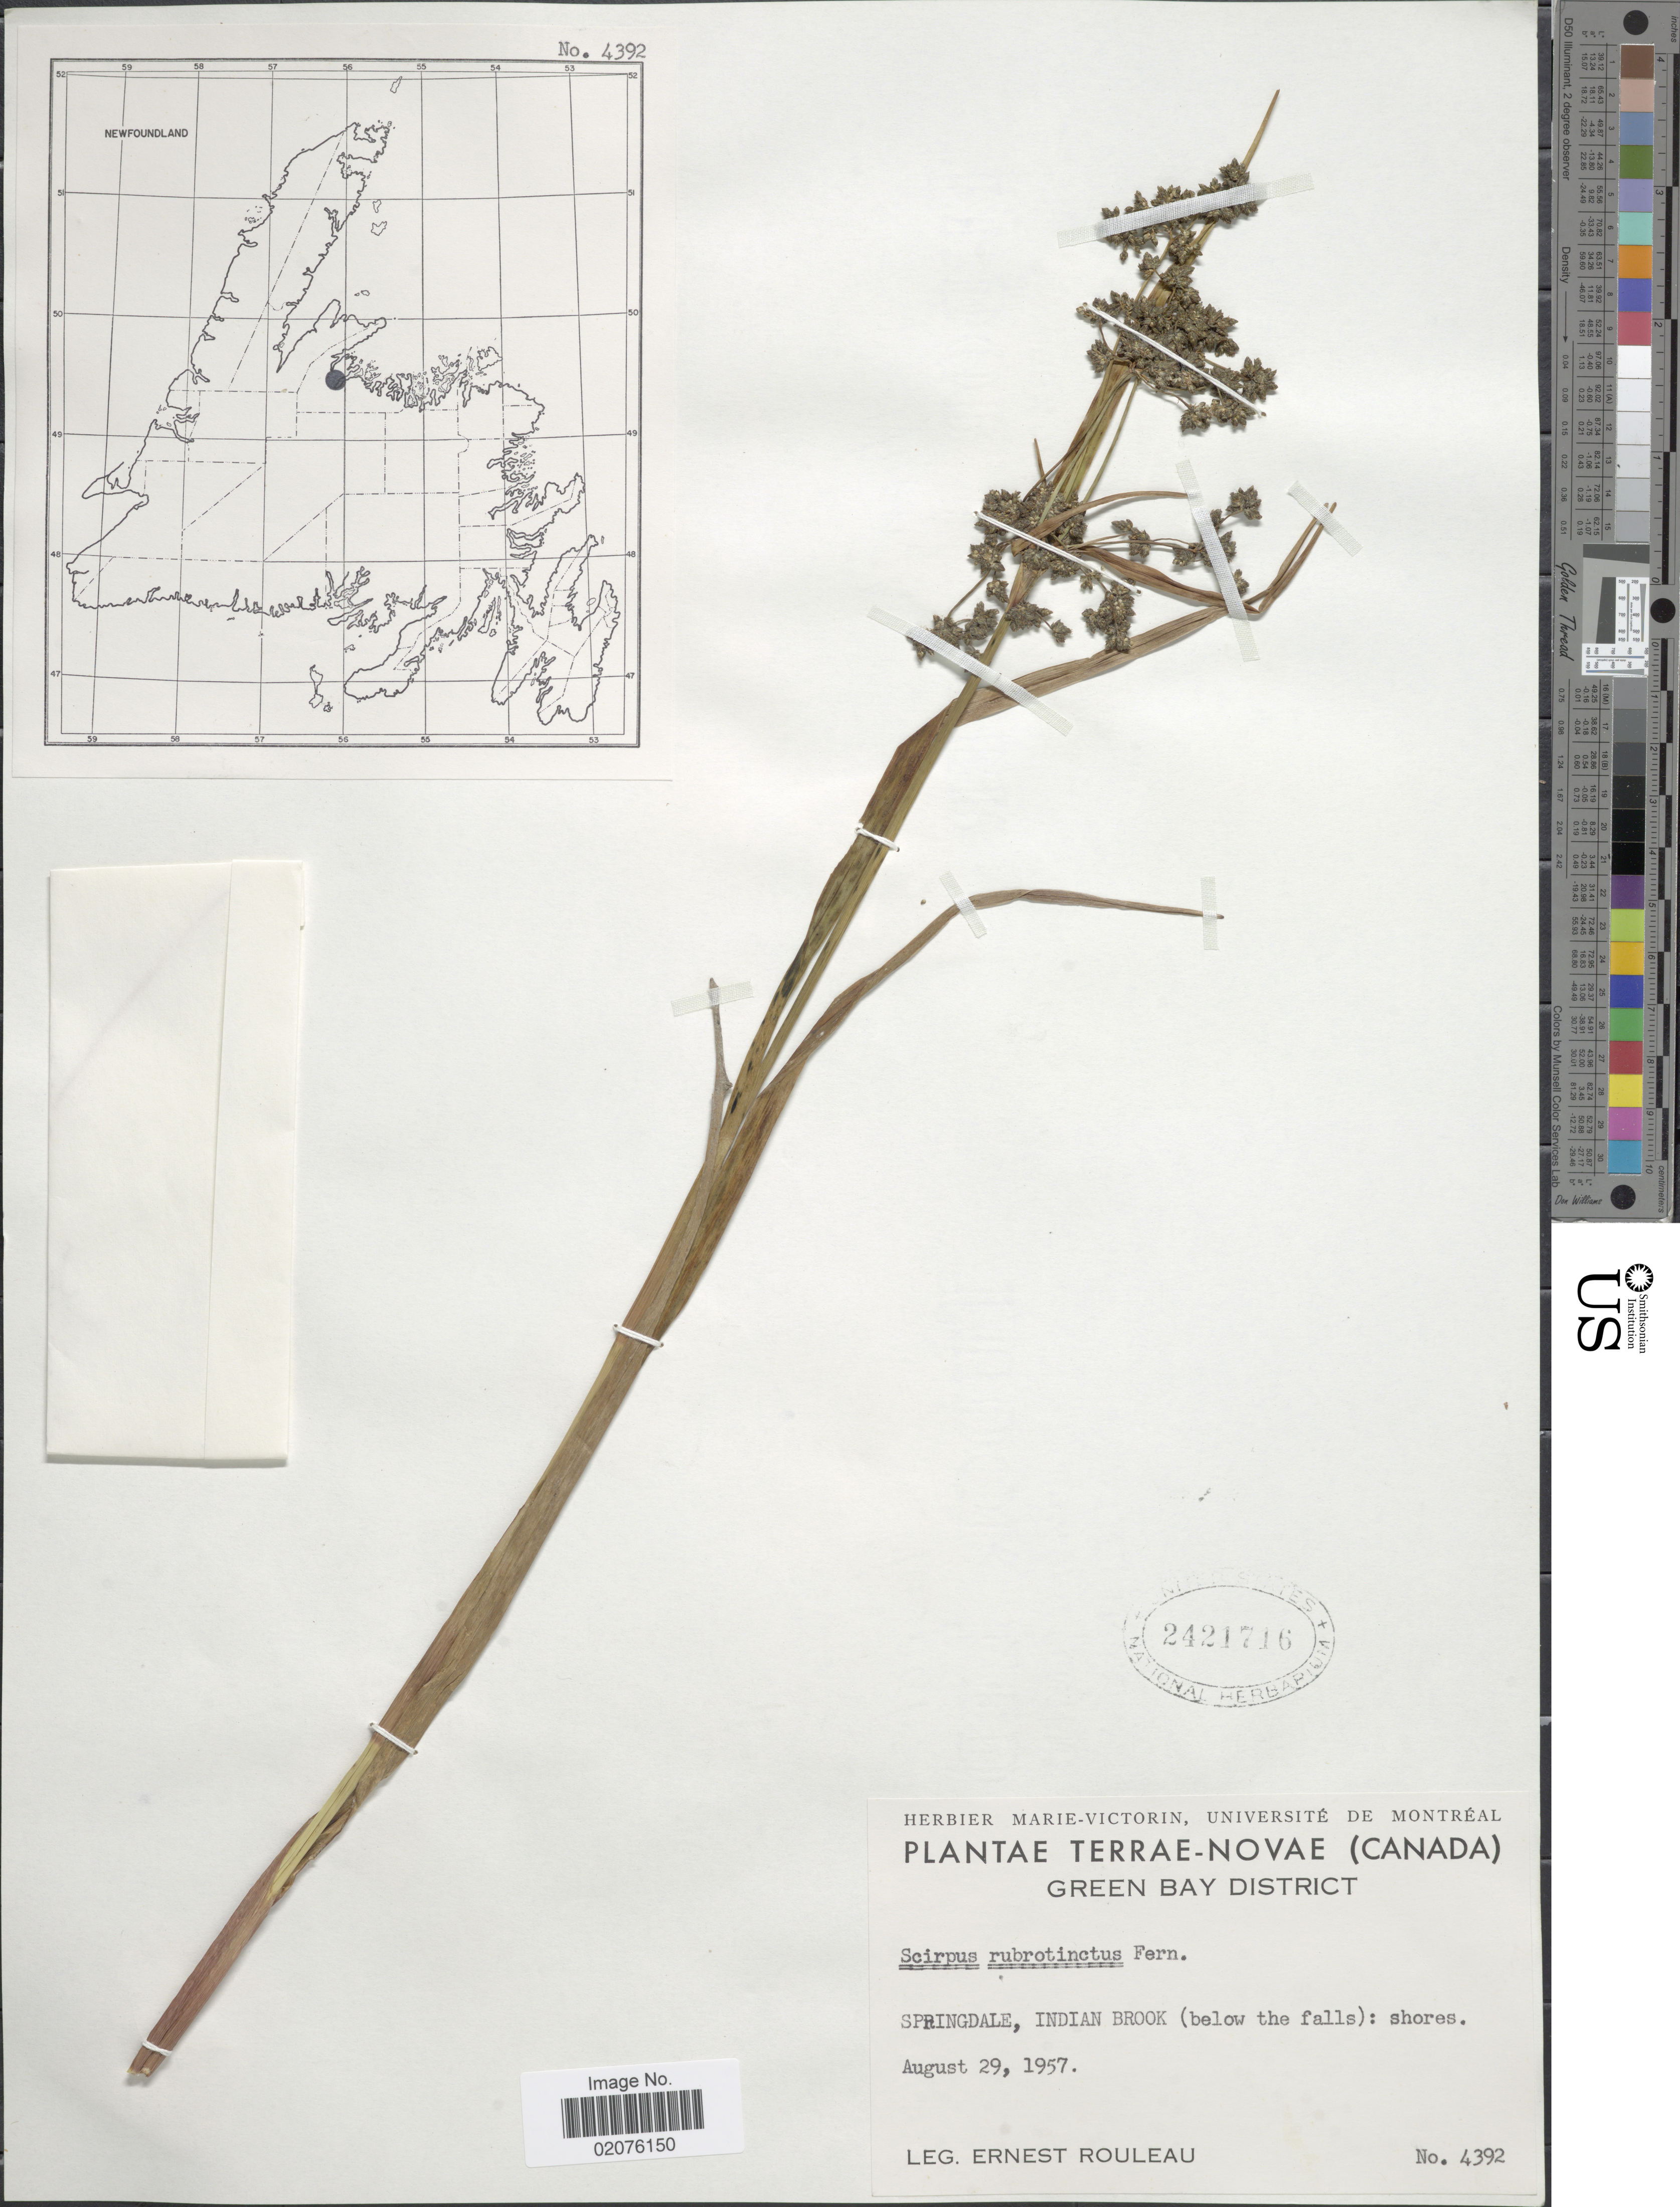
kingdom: Plantae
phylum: Tracheophyta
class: Liliopsida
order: Poales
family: Cyperaceae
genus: Scirpus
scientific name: Scirpus microcarpus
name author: J. Presl & C. Presl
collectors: J. Rouleau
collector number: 4392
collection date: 1957-08-29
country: Canada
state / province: Newfoundland and Labrador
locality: Terrae-Novae. Green bay District, Springdale, Indian Brook (below the falls)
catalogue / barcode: US 2421716